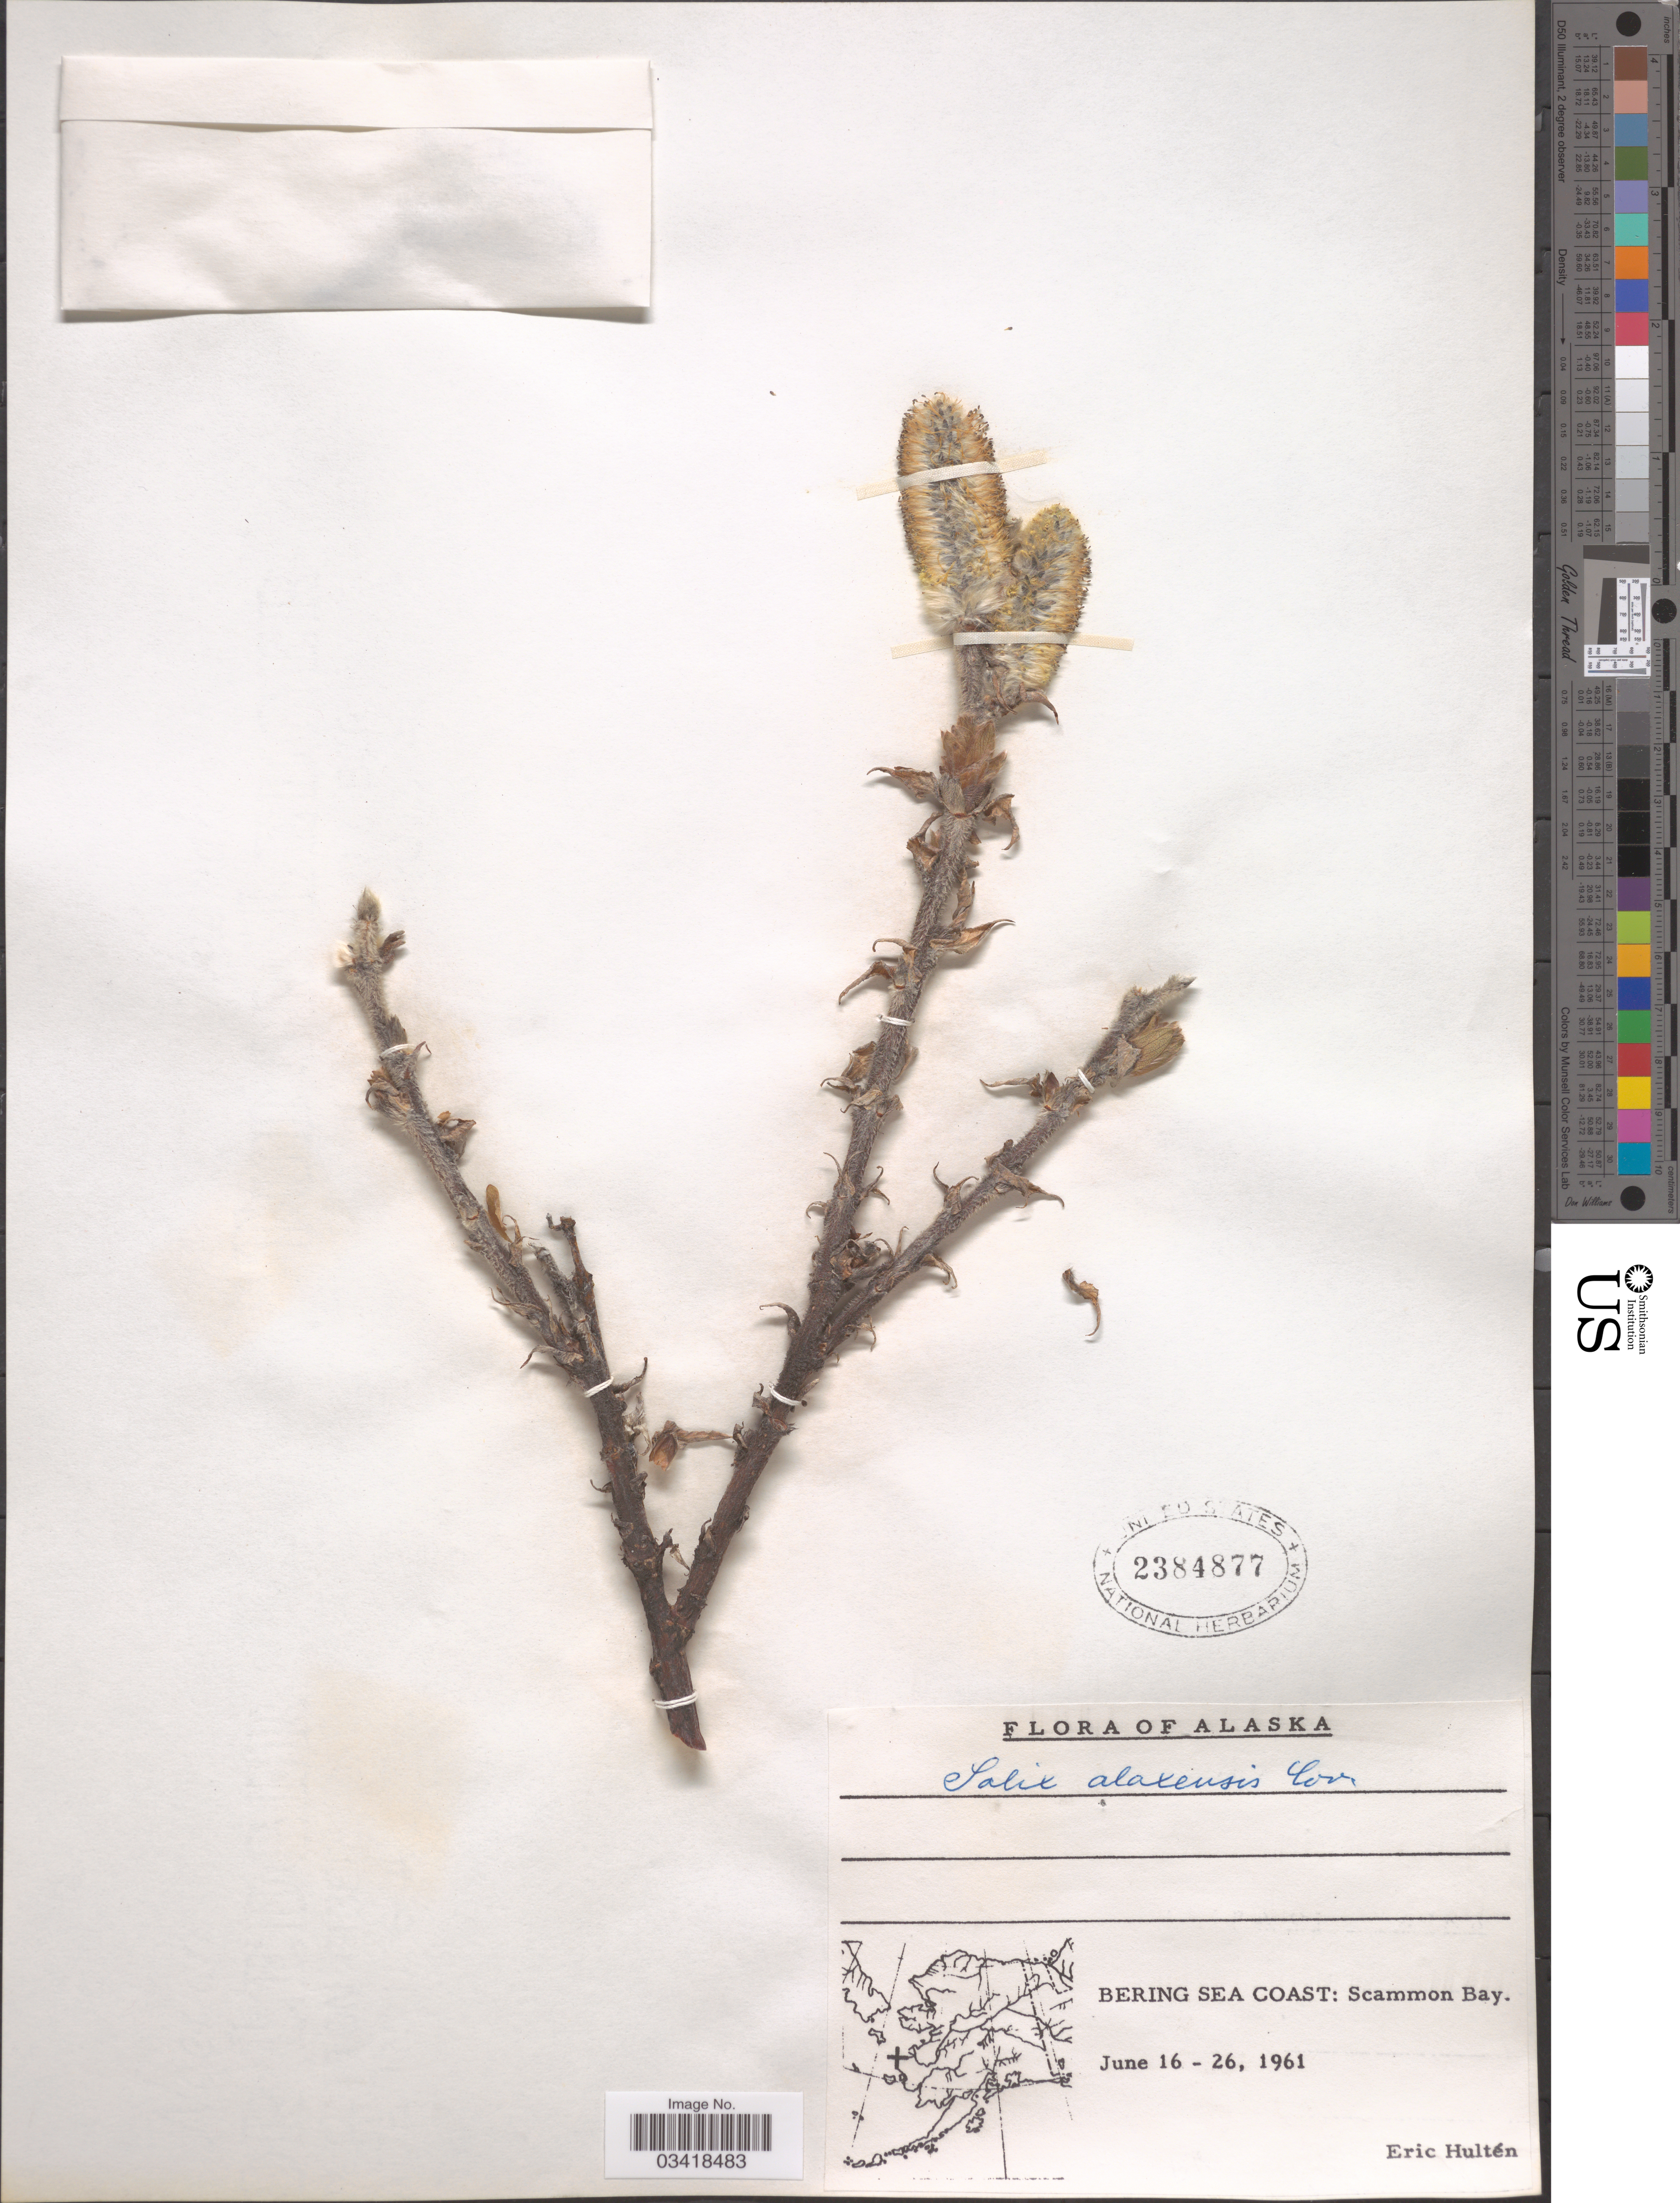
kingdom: Plantae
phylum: Tracheophyta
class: Magnoliopsida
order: Malpighiales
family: Salicaceae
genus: Salix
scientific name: Salix alaxensis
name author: (Andersson) Coville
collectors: E. G. Hultén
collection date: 1961-06-16/1961-06-26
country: United States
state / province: Alaska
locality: Bering Sea Coast: Scammon Bay.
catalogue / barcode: US 2384877